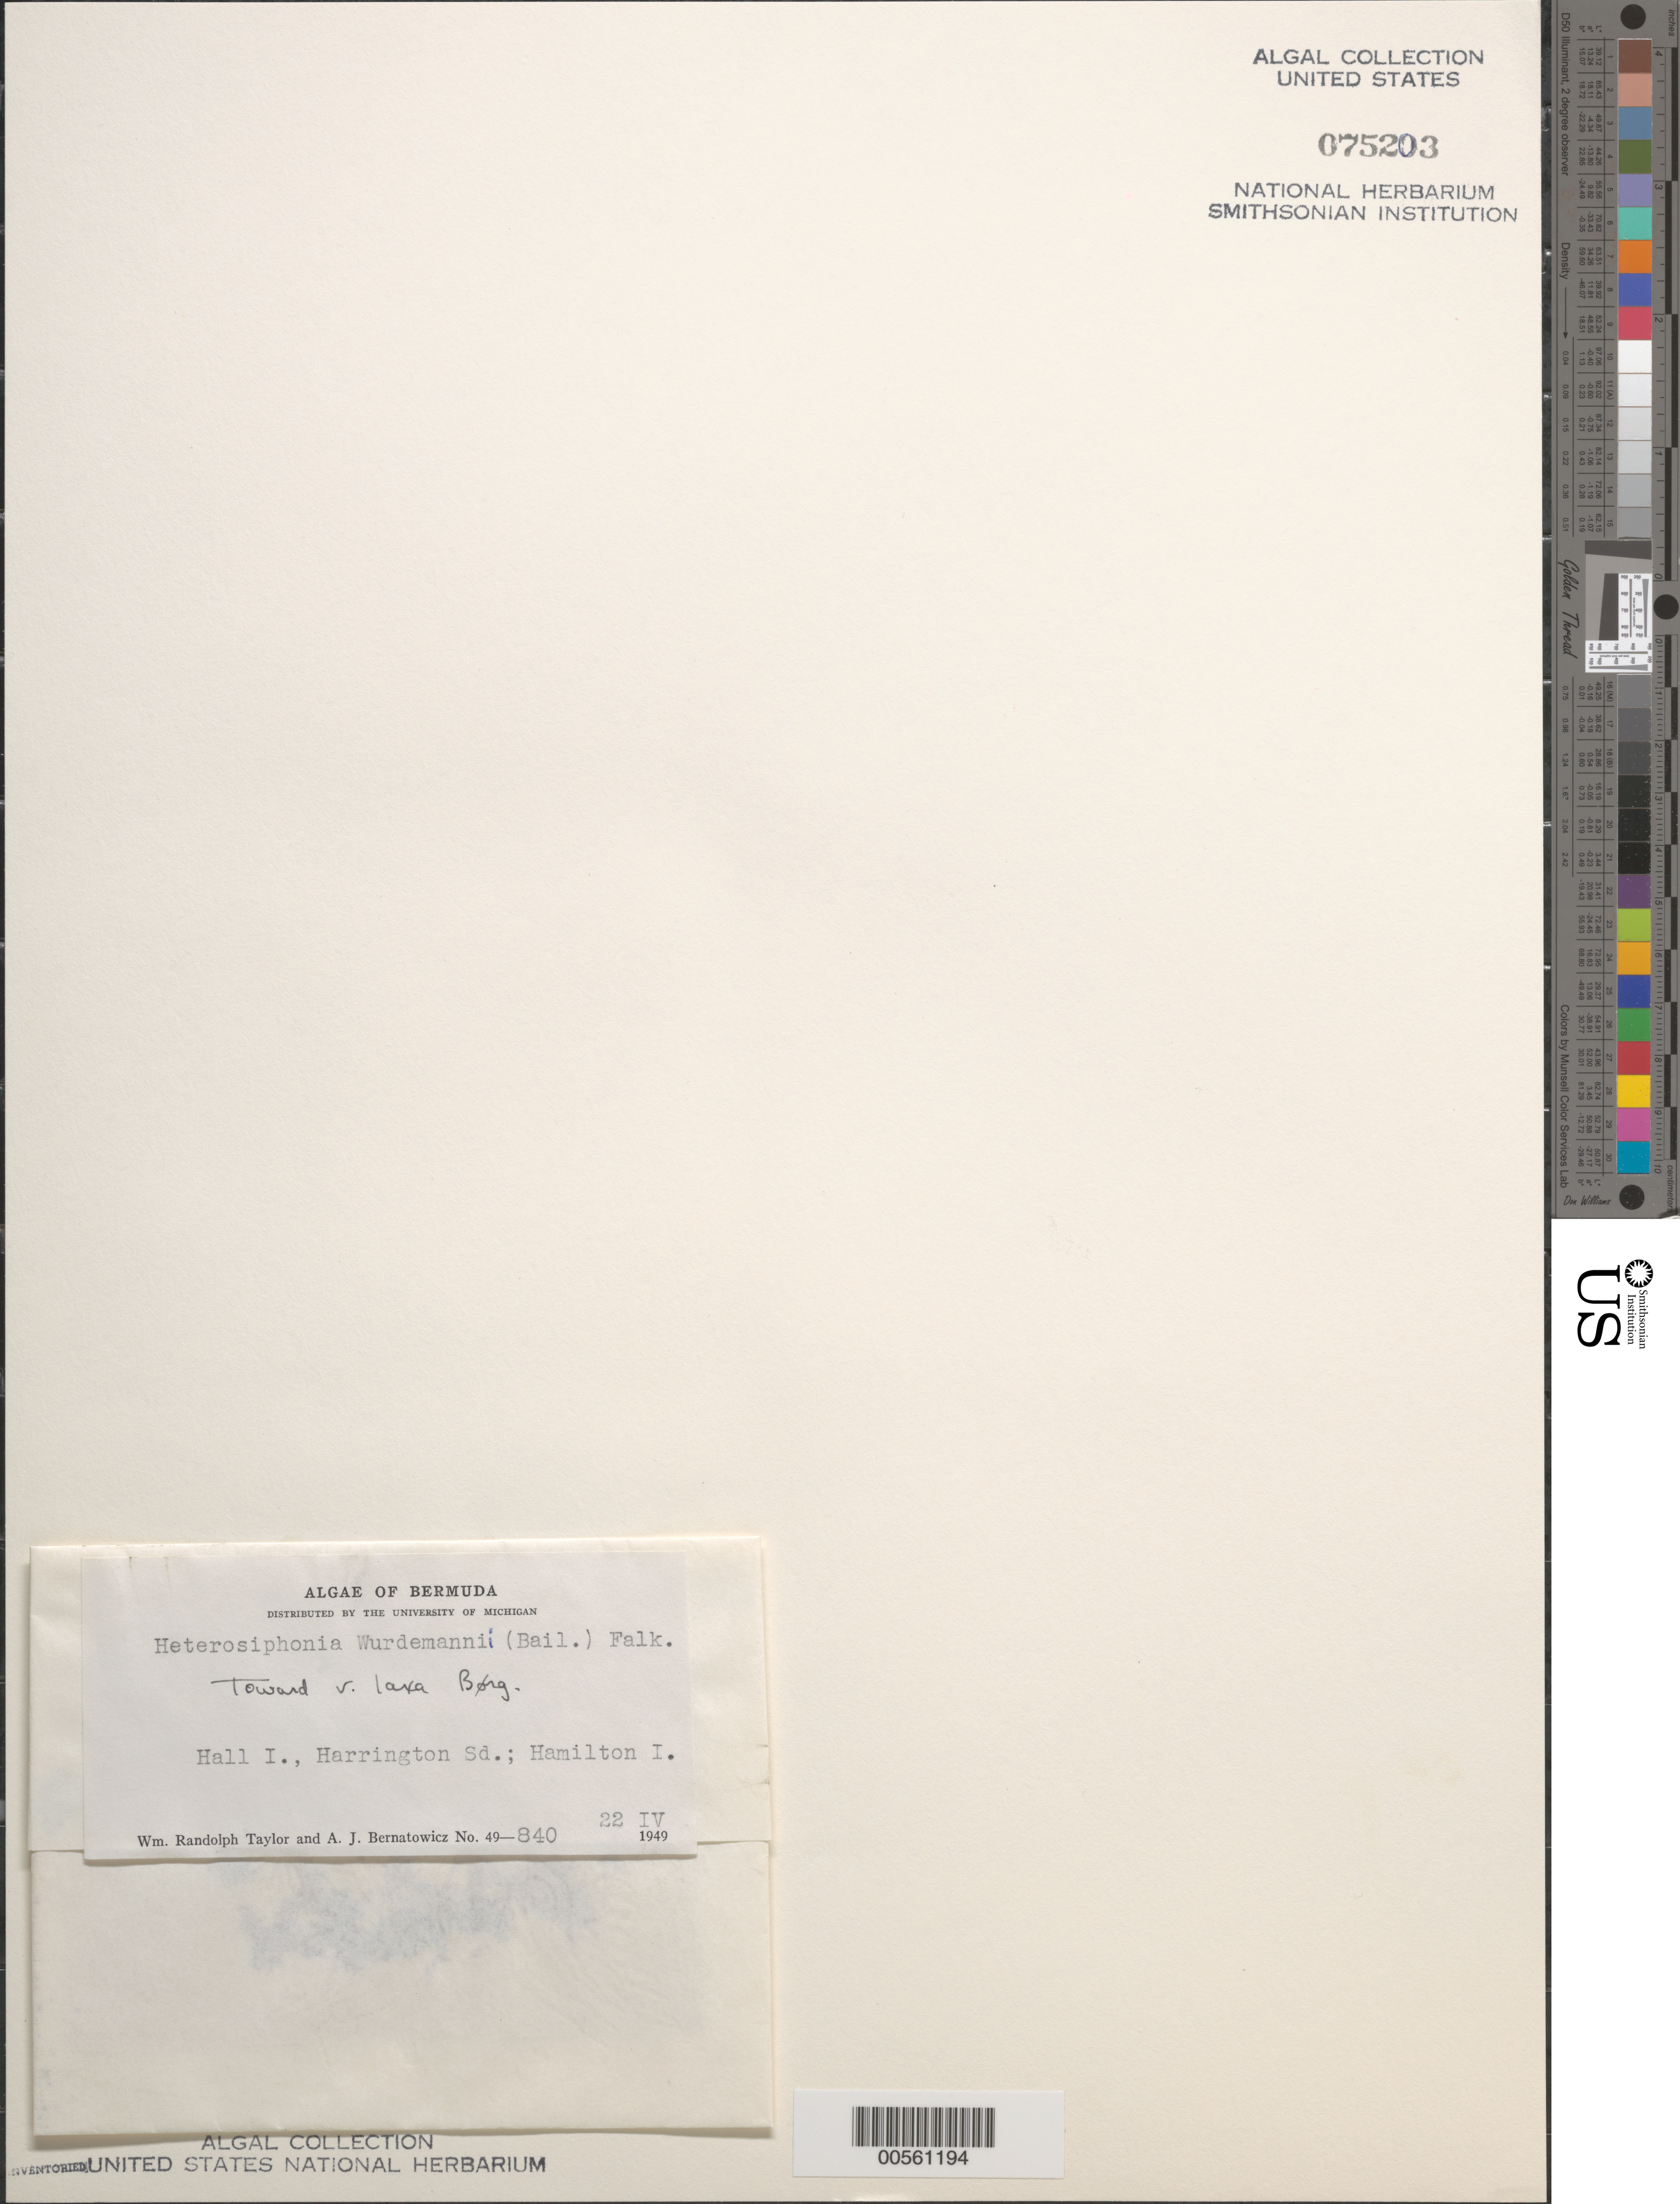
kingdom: Plantae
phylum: Rhodophyta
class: Florideophyceae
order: Ceramiales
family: Dasyaceae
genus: Heterosiphonia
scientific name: Heterosiphonia crispella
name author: (C. Agardh) M.J. Wynne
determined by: Algae name updating Project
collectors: W. R. Taylor & A. Bernatowicz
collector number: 49-840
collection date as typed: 22 Apr 1949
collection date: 1949-04-22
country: Bermuda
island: Bermuda Island (Hamilton Island)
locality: Hall's Island (Hall Island), Harrington Sound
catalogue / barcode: US 75203